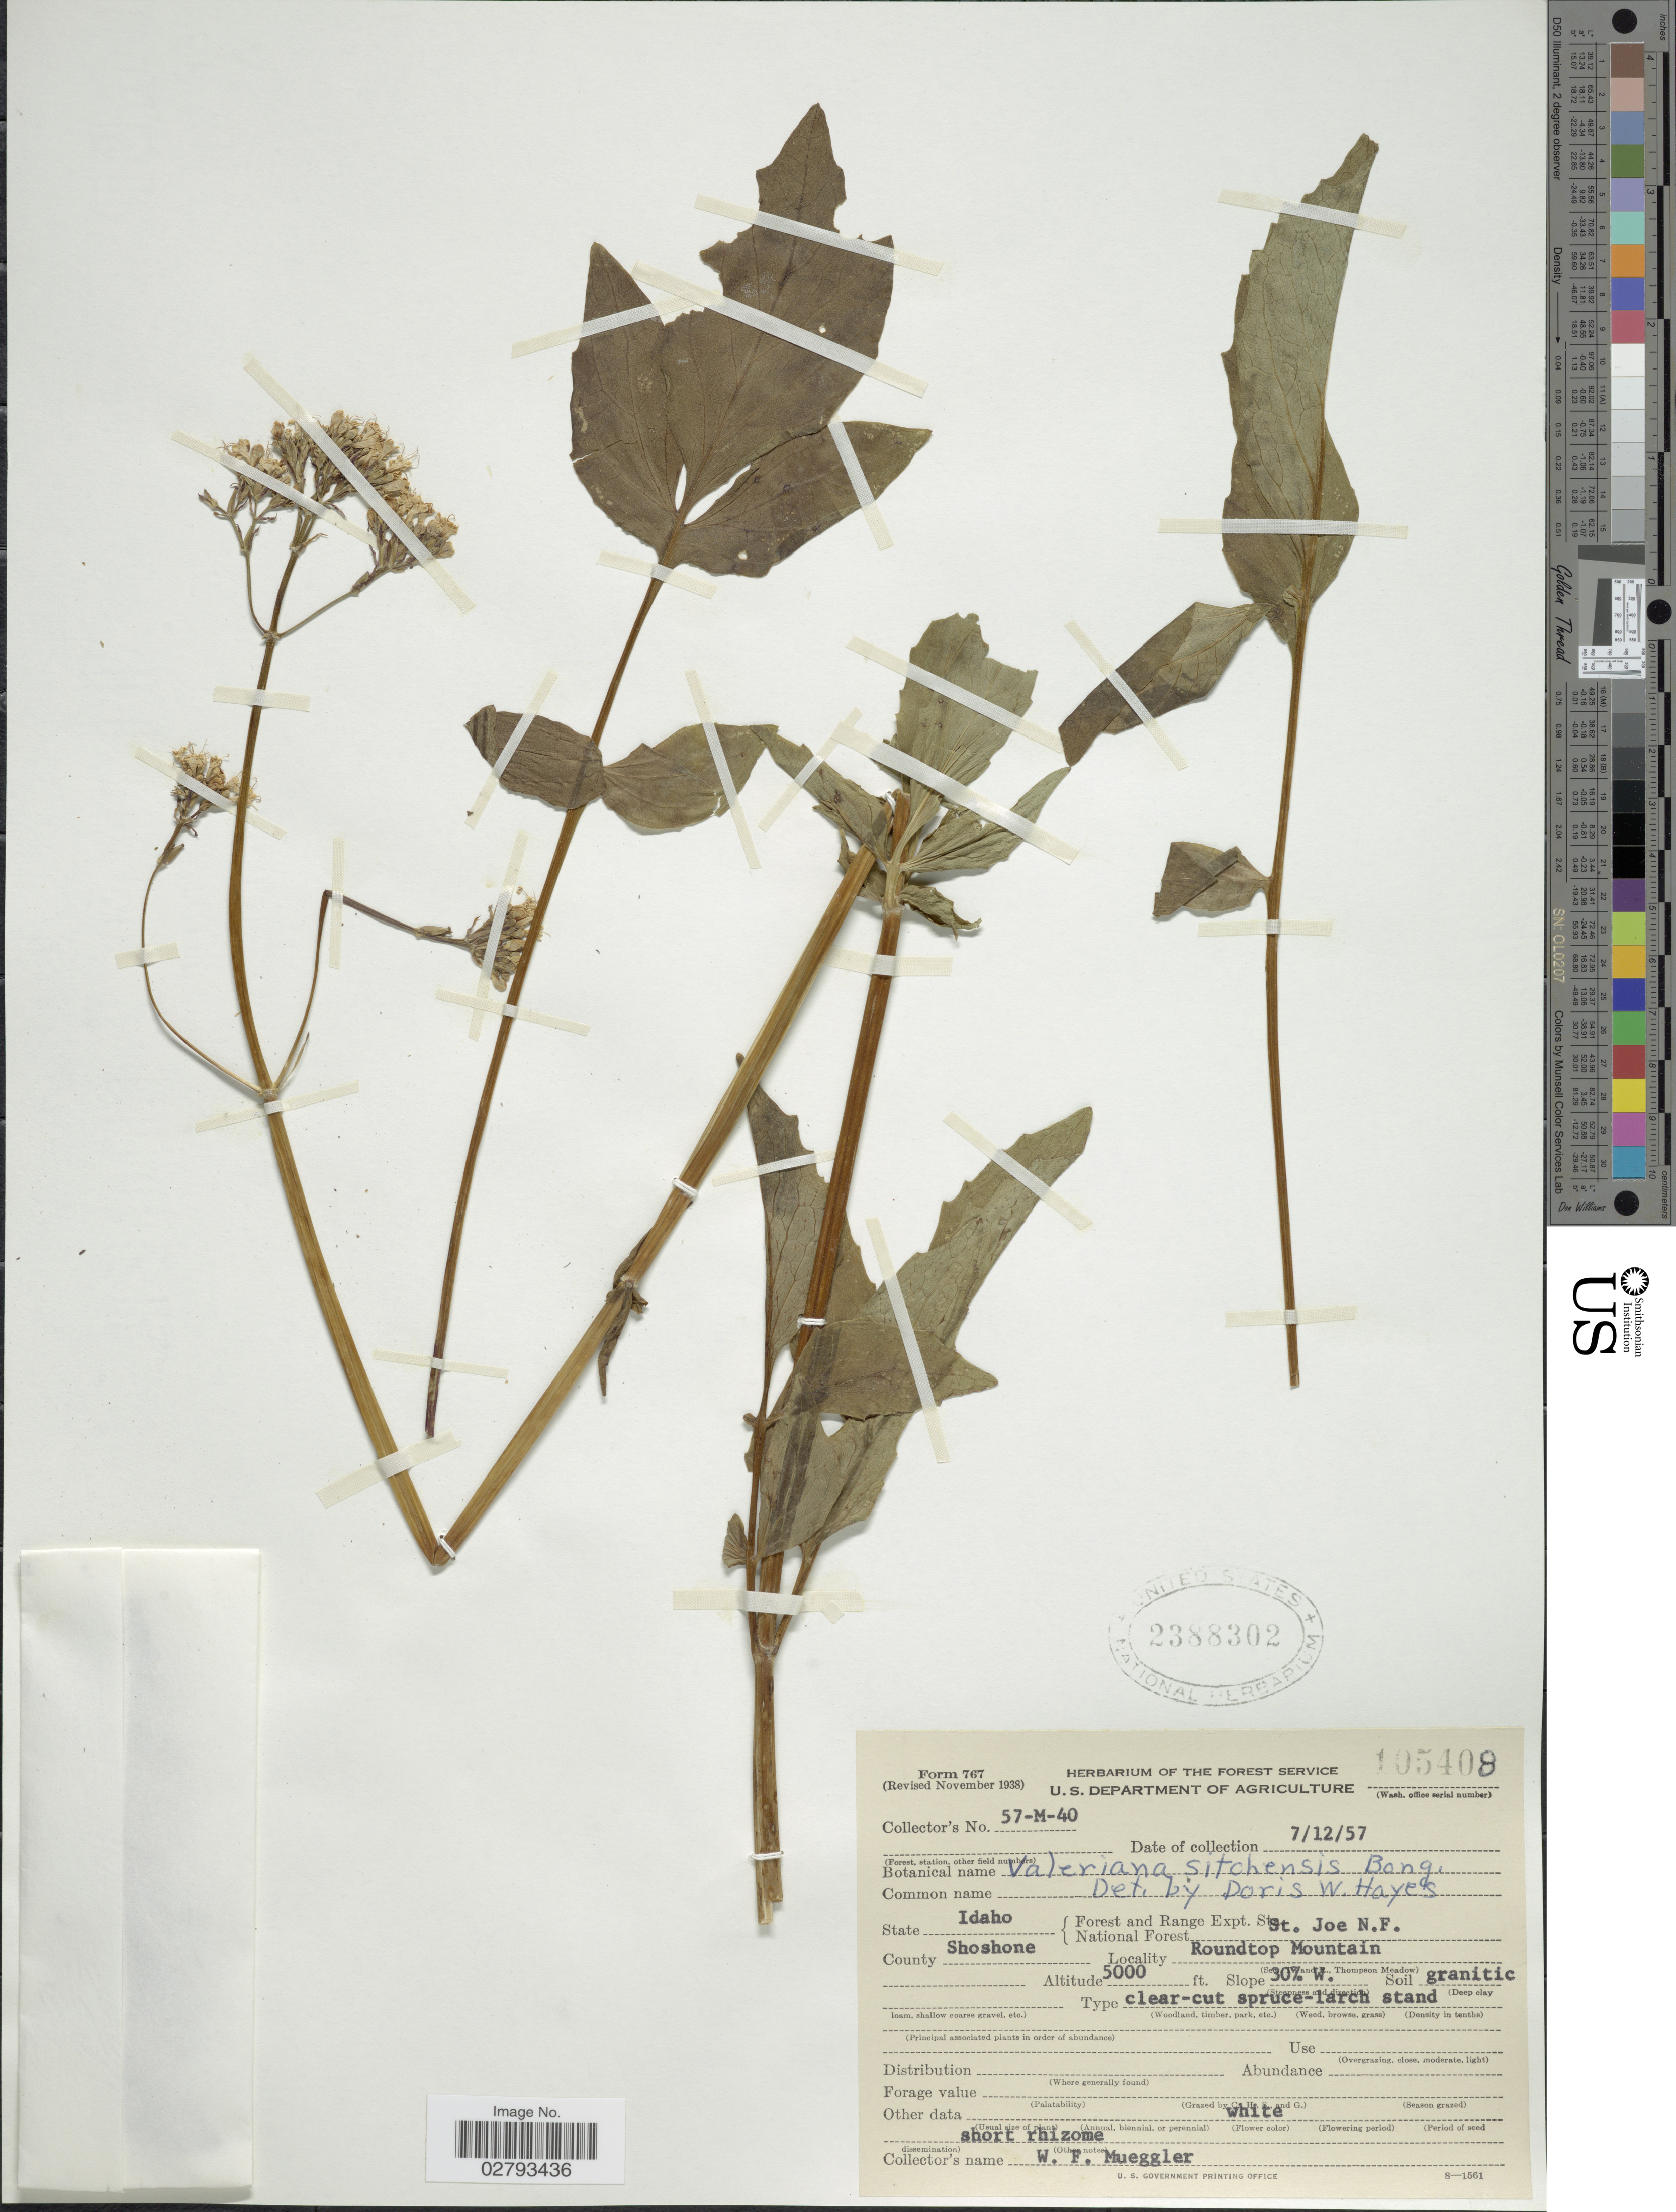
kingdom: Plantae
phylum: Tracheophyta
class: Magnoliopsida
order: Dipsacales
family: Caprifoliaceae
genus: Valeriana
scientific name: Valeriana sitchensis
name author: Bong.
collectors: W. Mueggler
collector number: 57-M-40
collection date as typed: Transcribed d/m/y: 12/7/57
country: United States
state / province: Idaho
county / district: Shoshone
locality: St. Joe N.F. Roundtop Mountain.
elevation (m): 1524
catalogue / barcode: US 2388302